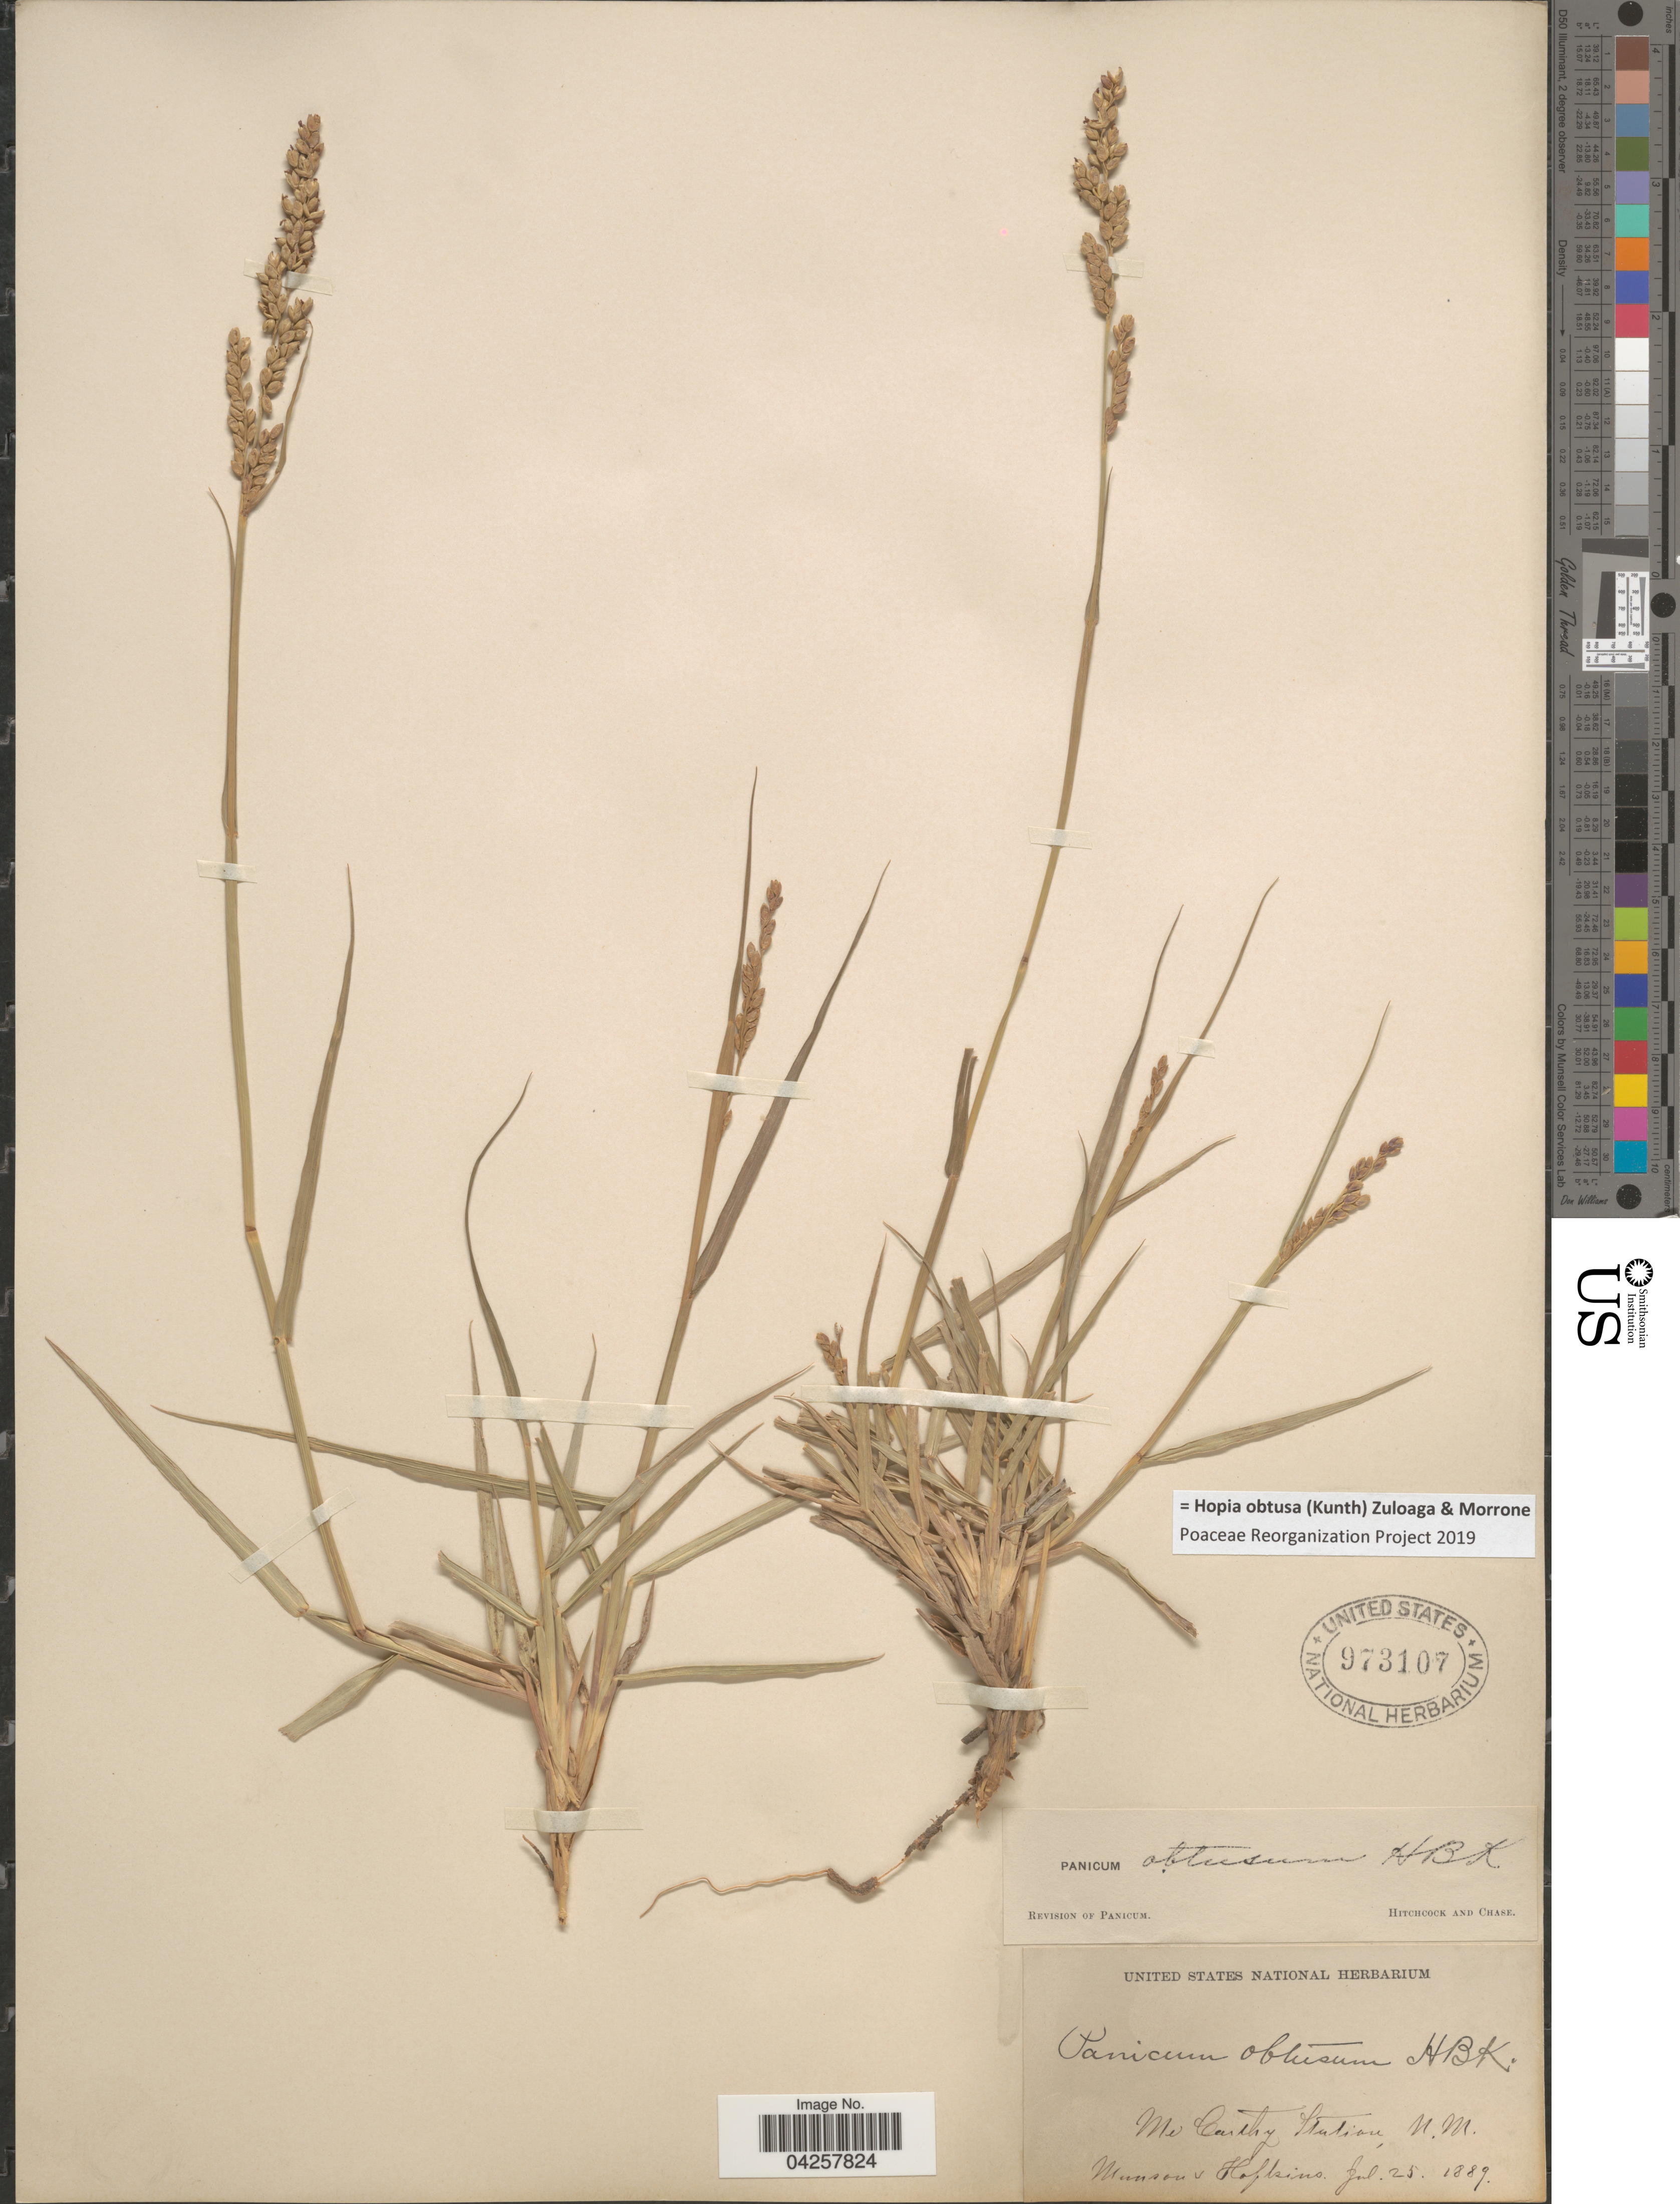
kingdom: Plantae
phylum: Tracheophyta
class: Liliopsida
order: Poales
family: Poaceae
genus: Hopia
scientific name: Hopia obtusa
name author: (Kunth) Zuloaga & Morrone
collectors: -. Munson & -- Hopkins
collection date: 1889-07-25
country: United States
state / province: New Mexico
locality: Mc Carthy Station.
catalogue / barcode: US 973107